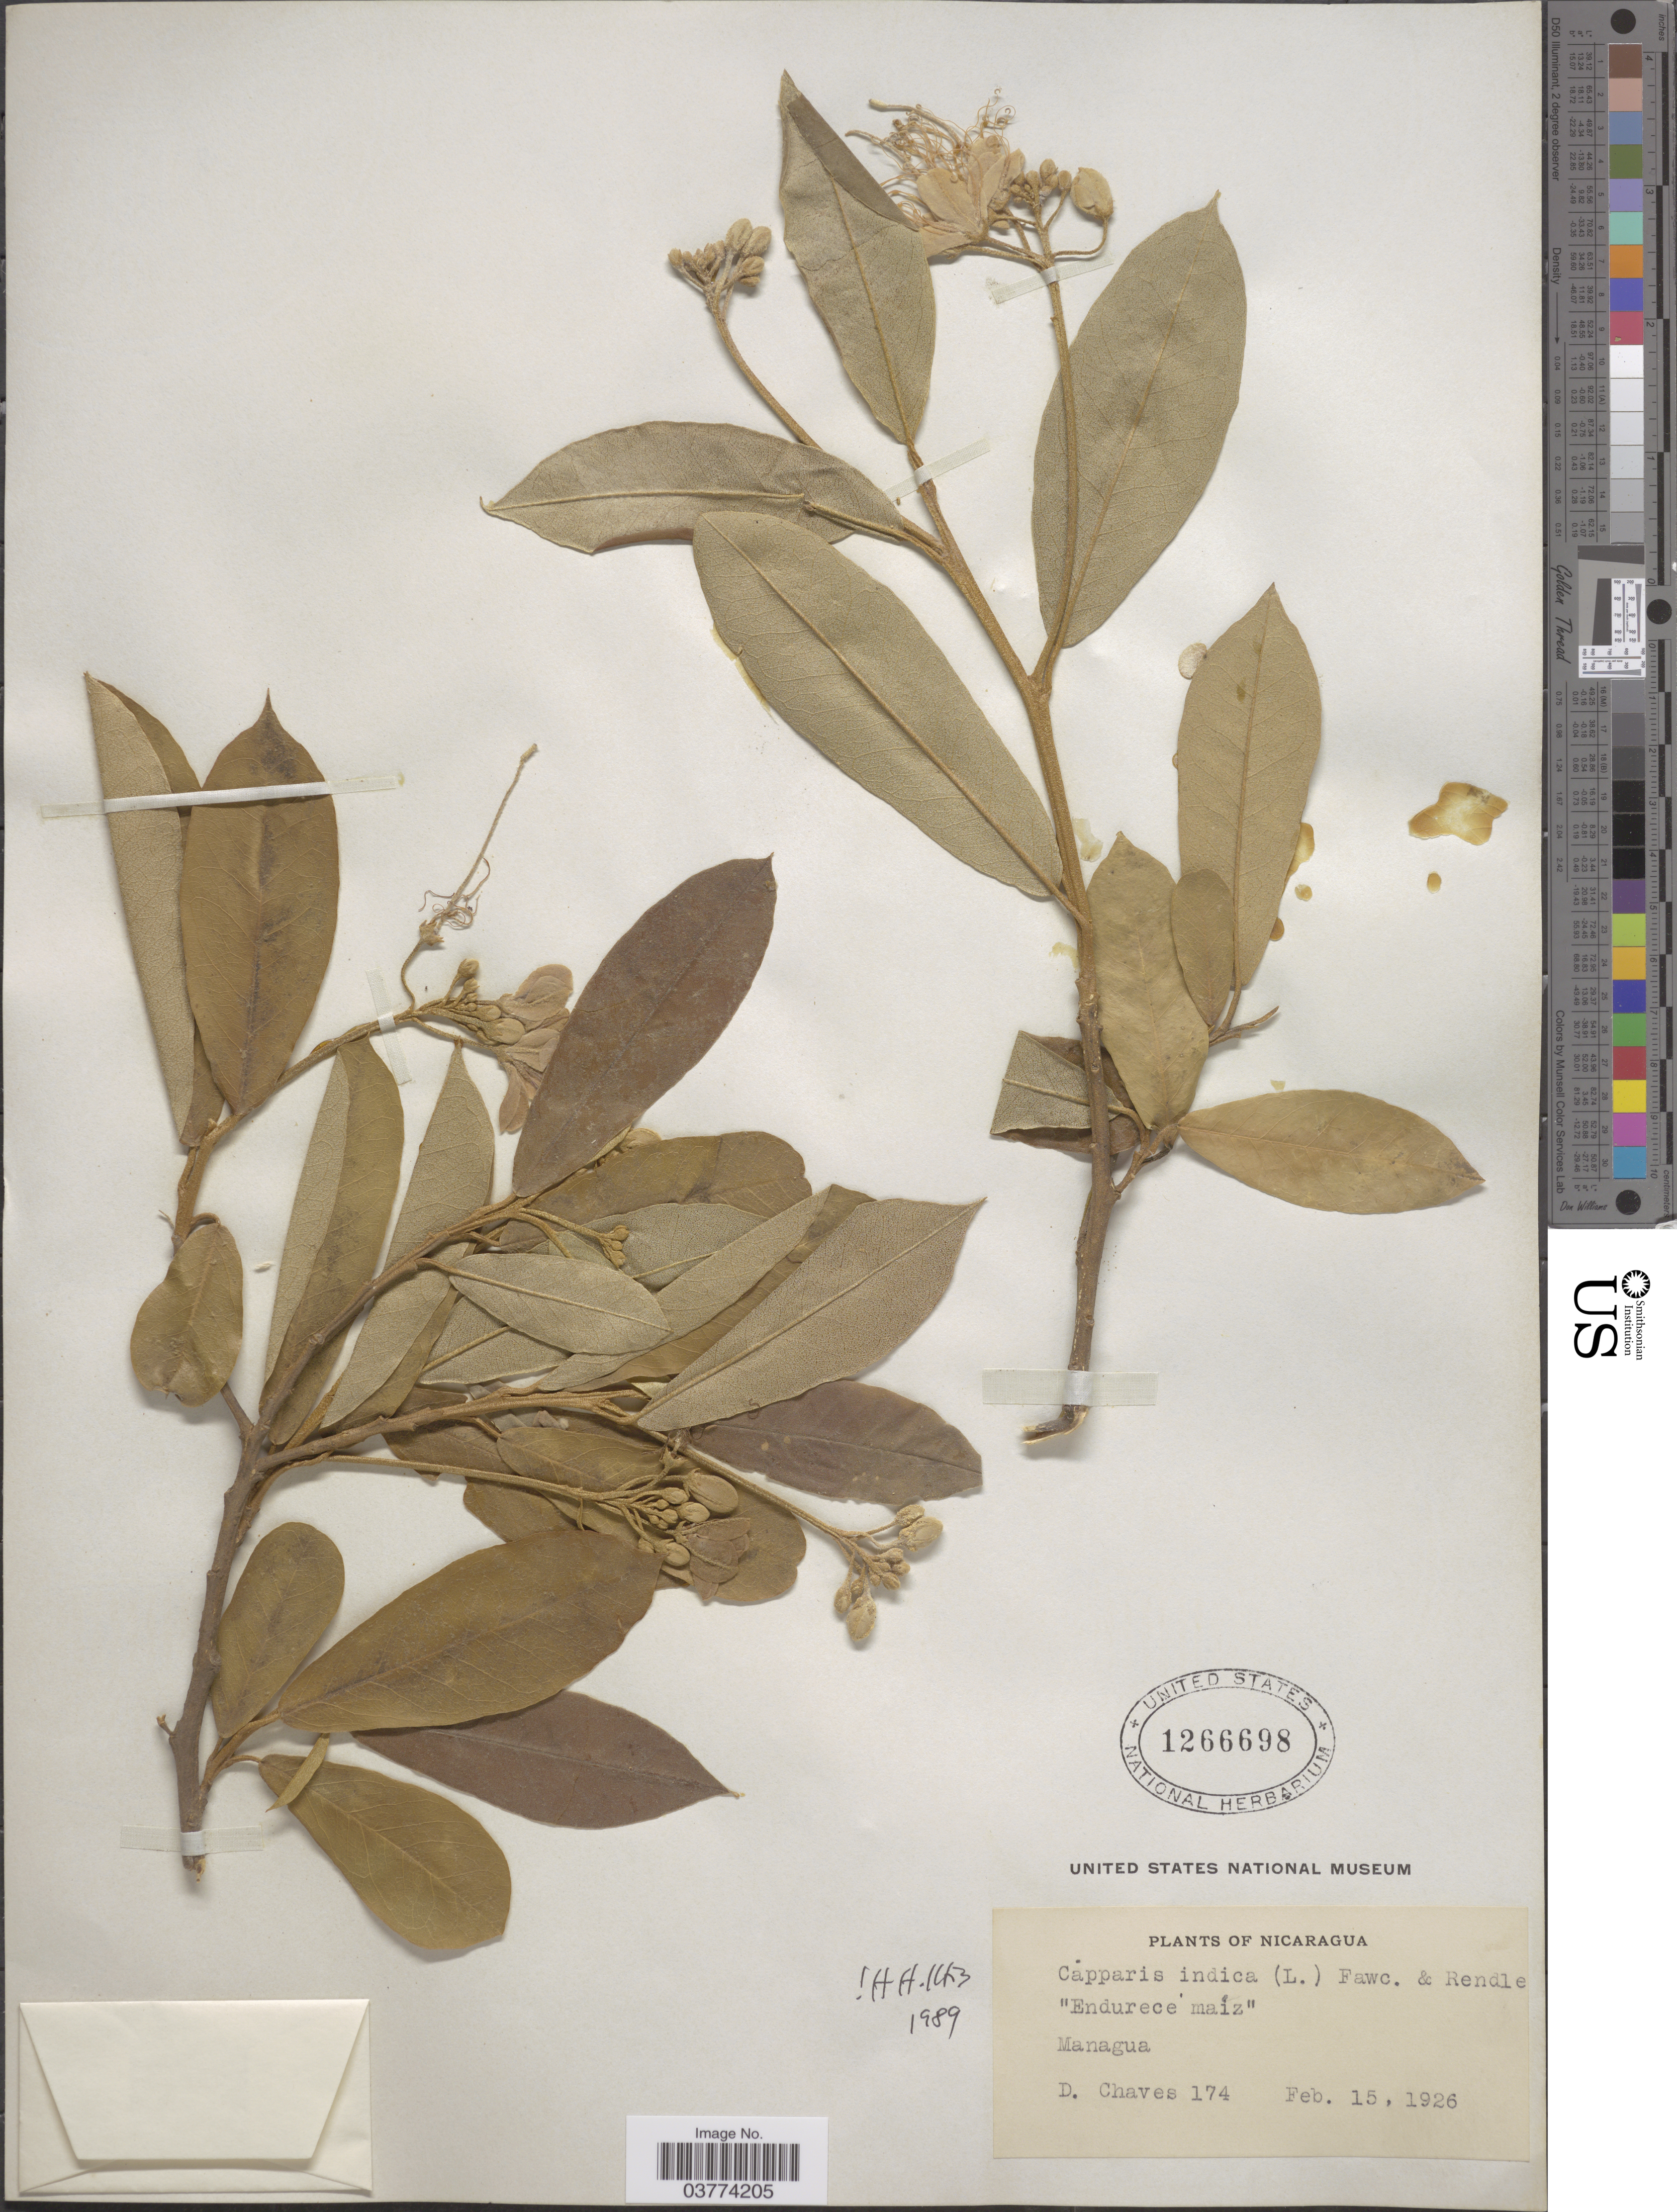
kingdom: Plantae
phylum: Tracheophyta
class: Magnoliopsida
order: Brassicales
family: Capparaceae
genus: Quadrella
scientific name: Quadrella indica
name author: (L.) Iltis & Cornejo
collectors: D. Chaves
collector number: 174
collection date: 1926-02-15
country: Nicaragua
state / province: Managua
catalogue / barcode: US 1266698